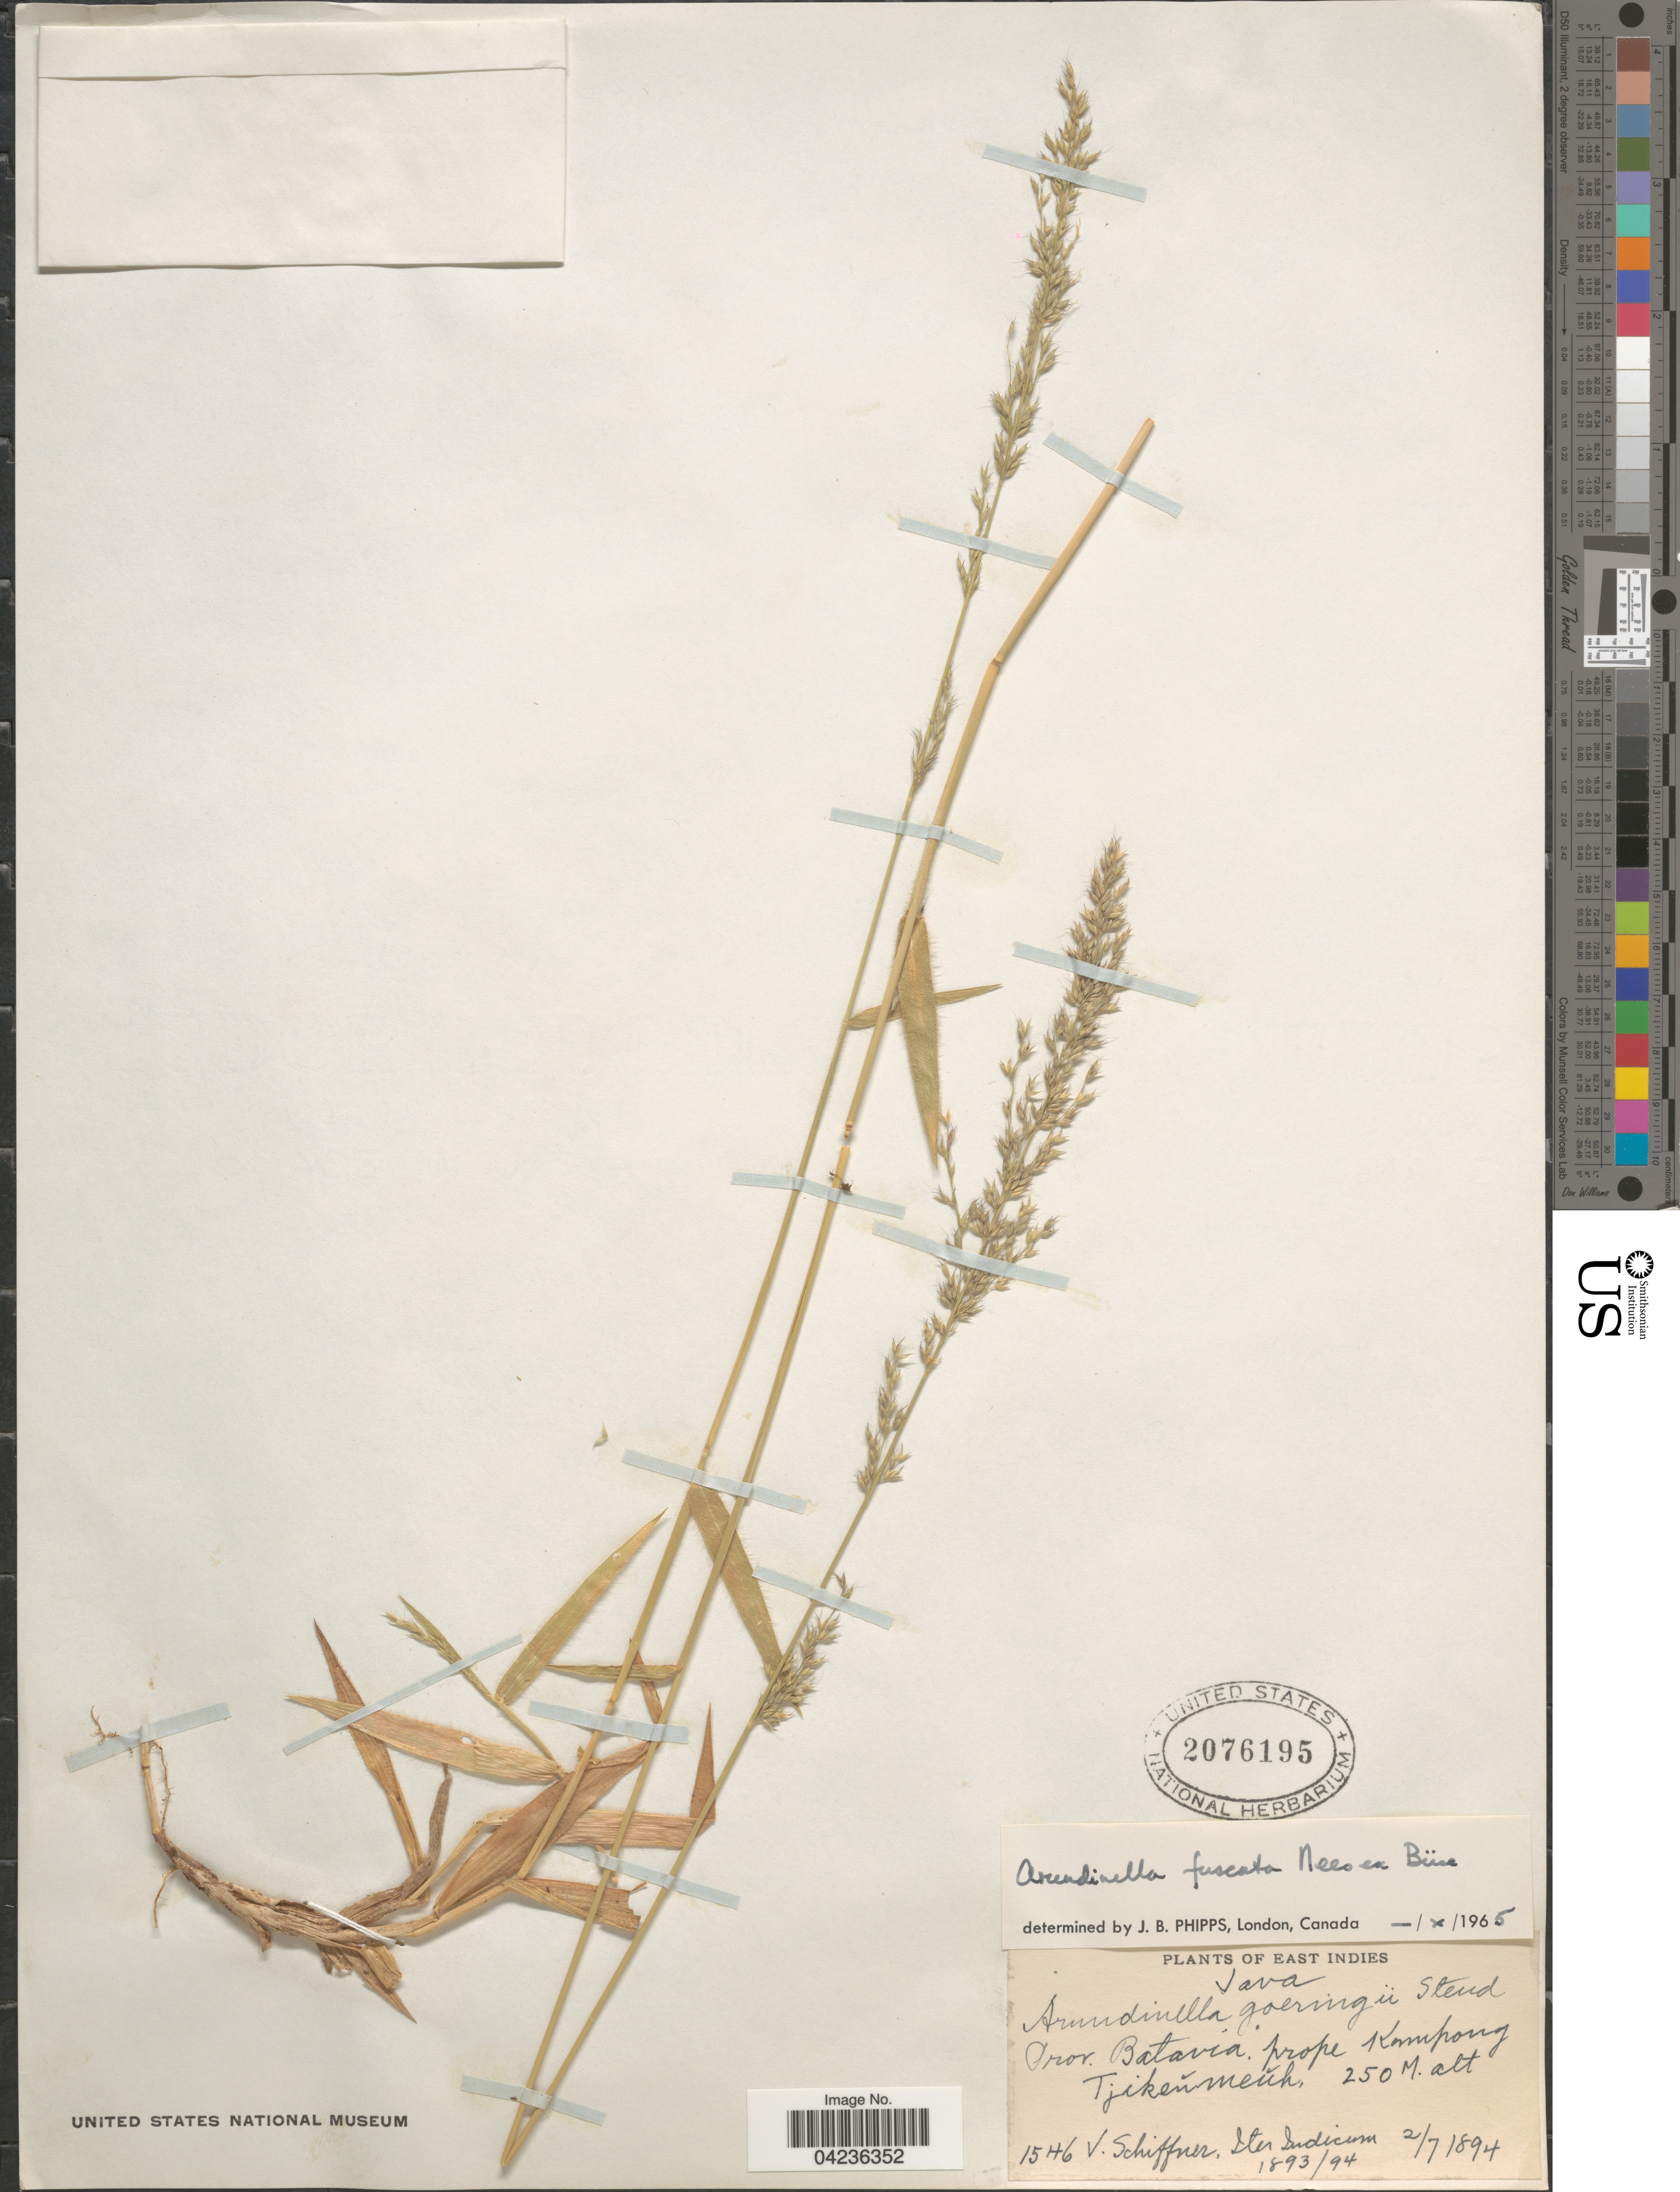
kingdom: Plantae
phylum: Tracheophyta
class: Liliopsida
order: Poales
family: Poaceae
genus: Arundinella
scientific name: Arundinella fuscata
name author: Steud.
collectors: V. Schiffner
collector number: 1546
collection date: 1894-07-02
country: Indonesia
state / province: Java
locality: East Indies. Prov. Batavia, prope Kampong Tjikénmenik [interpreted]. Iter Indicum 1893/94.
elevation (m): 250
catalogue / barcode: US 2076195